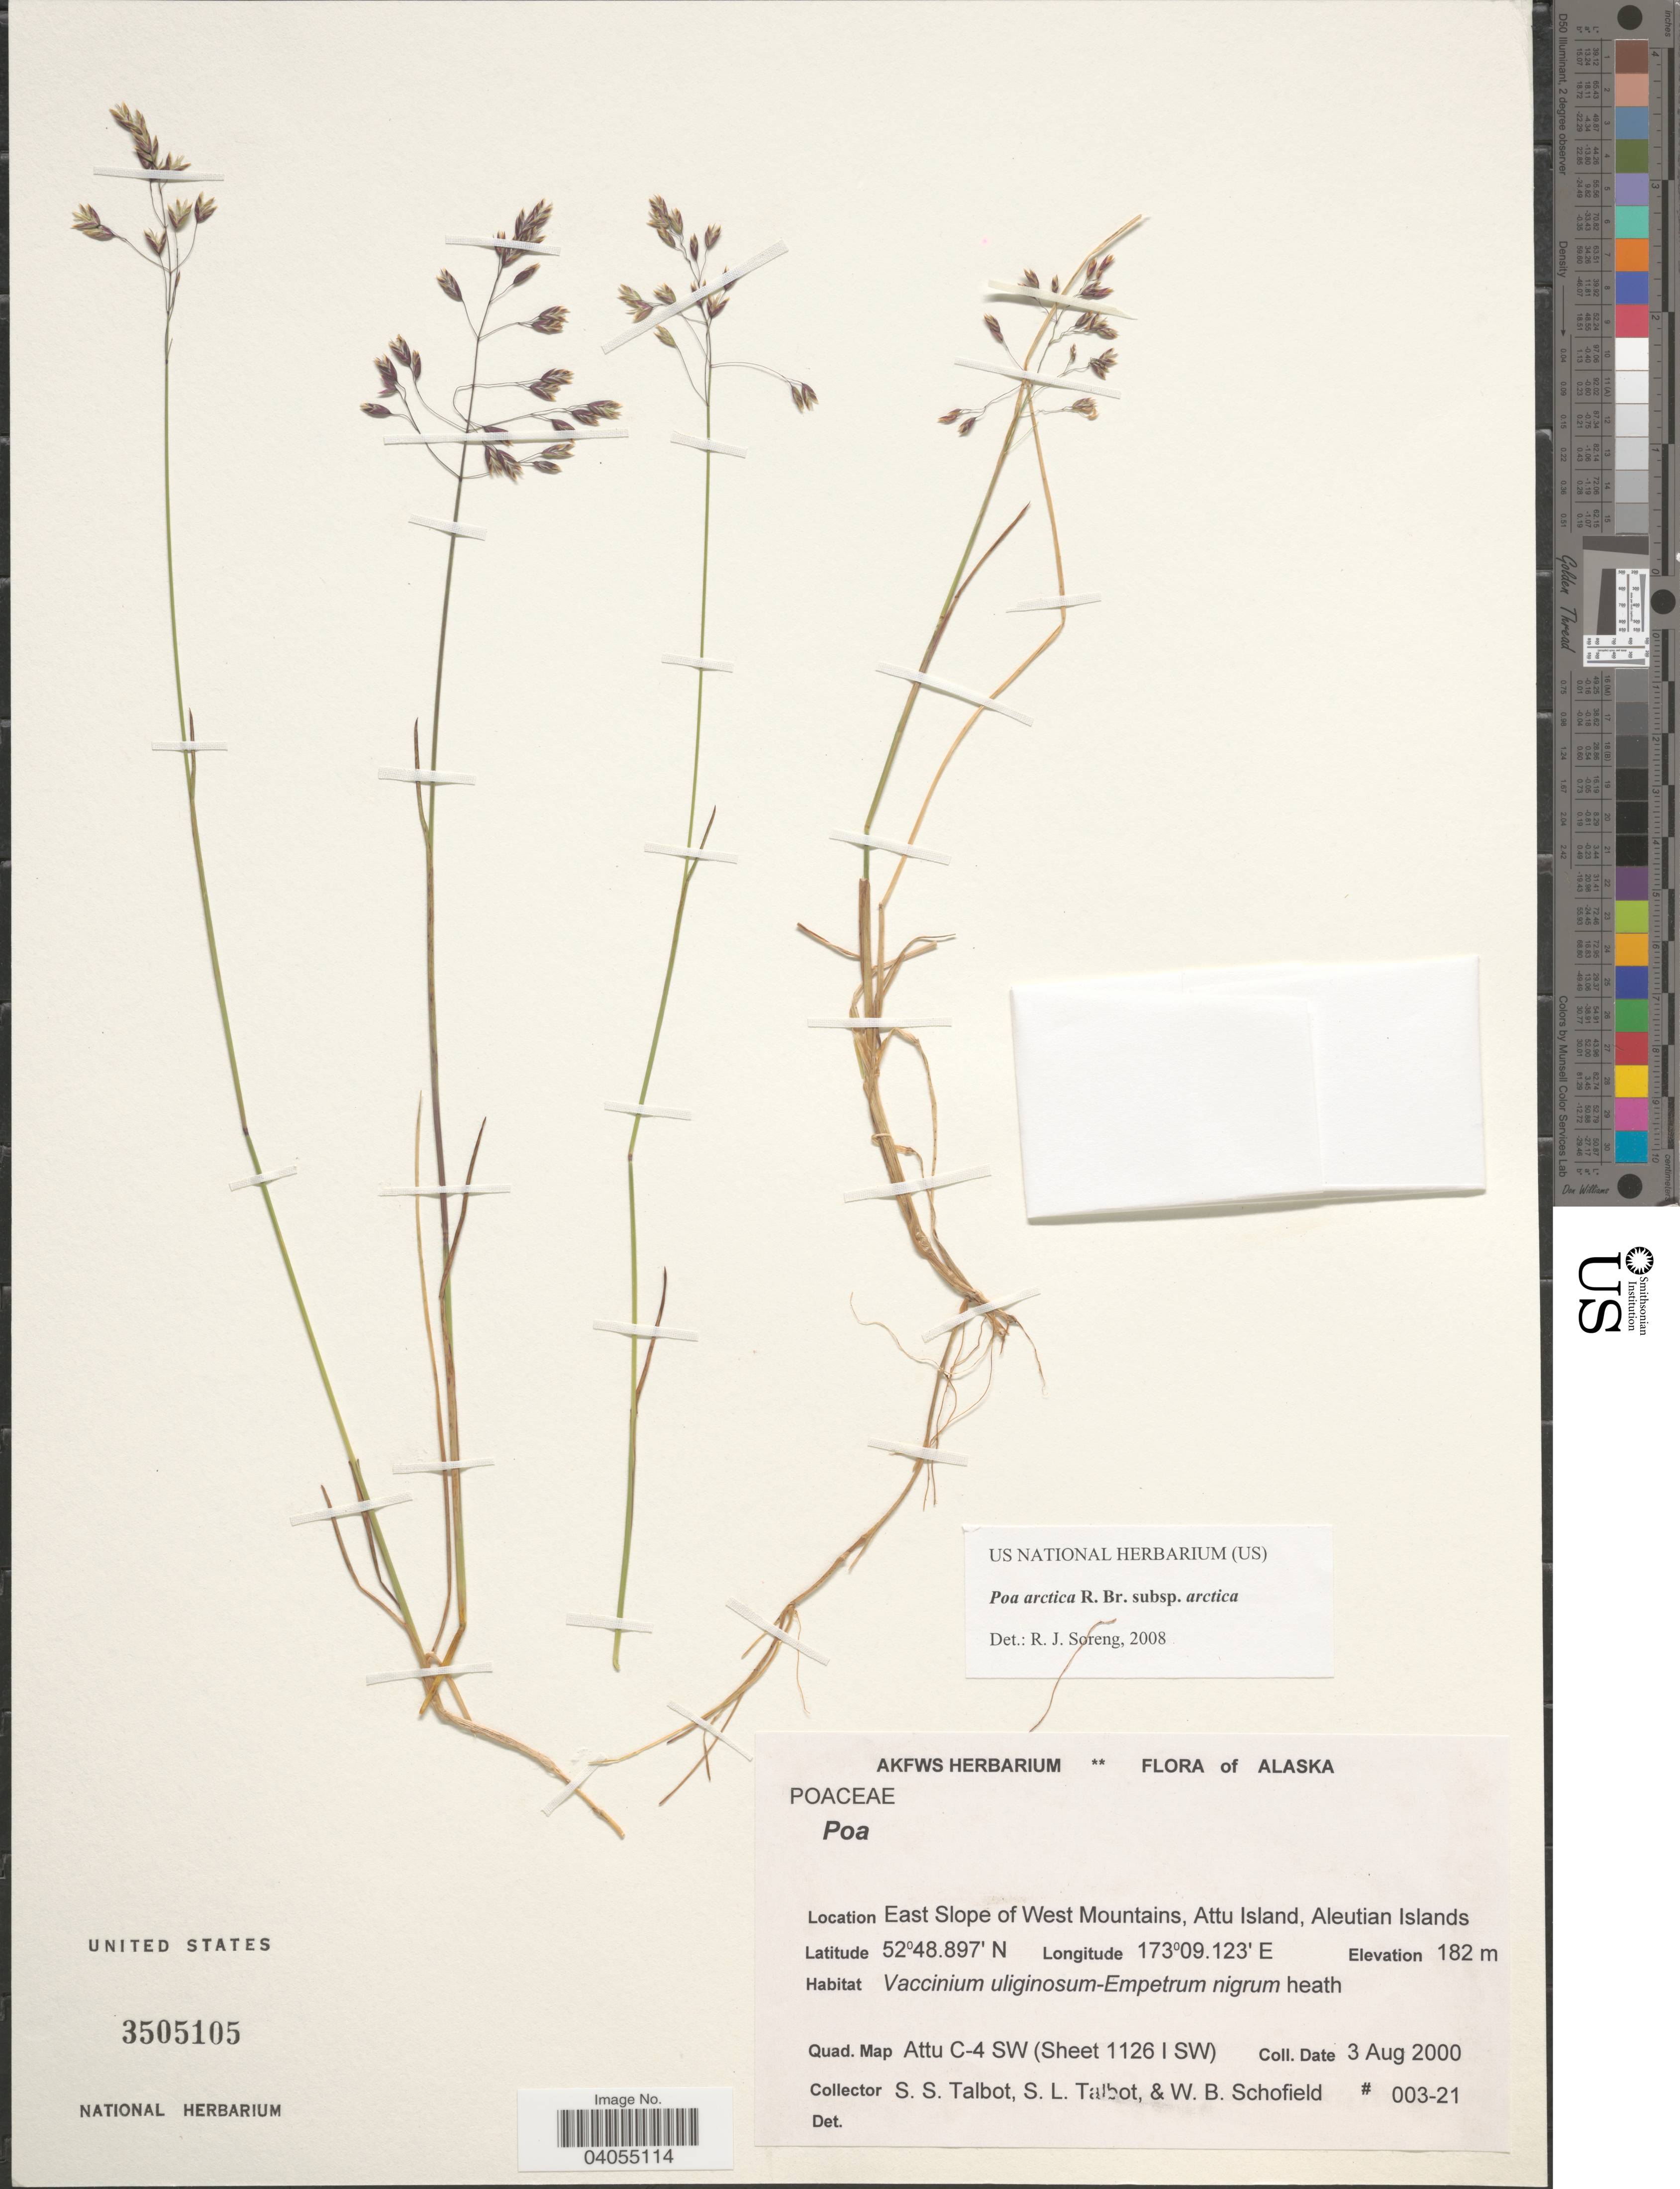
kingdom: Plantae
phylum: Tracheophyta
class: Liliopsida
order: Poales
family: Poaceae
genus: Poa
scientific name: Poa arctica subsp. arctica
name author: R. Br.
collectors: S. S. Talbot, S. Talbot & W. Schofield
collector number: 003-21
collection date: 2000-08-03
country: United States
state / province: Alaska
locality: East Slope of West Mountains, Attu Island, Aleutian Islands. Quad. Map Attu C-4 SW (Sheet 1126 I SW).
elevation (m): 182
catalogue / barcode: US 3505105